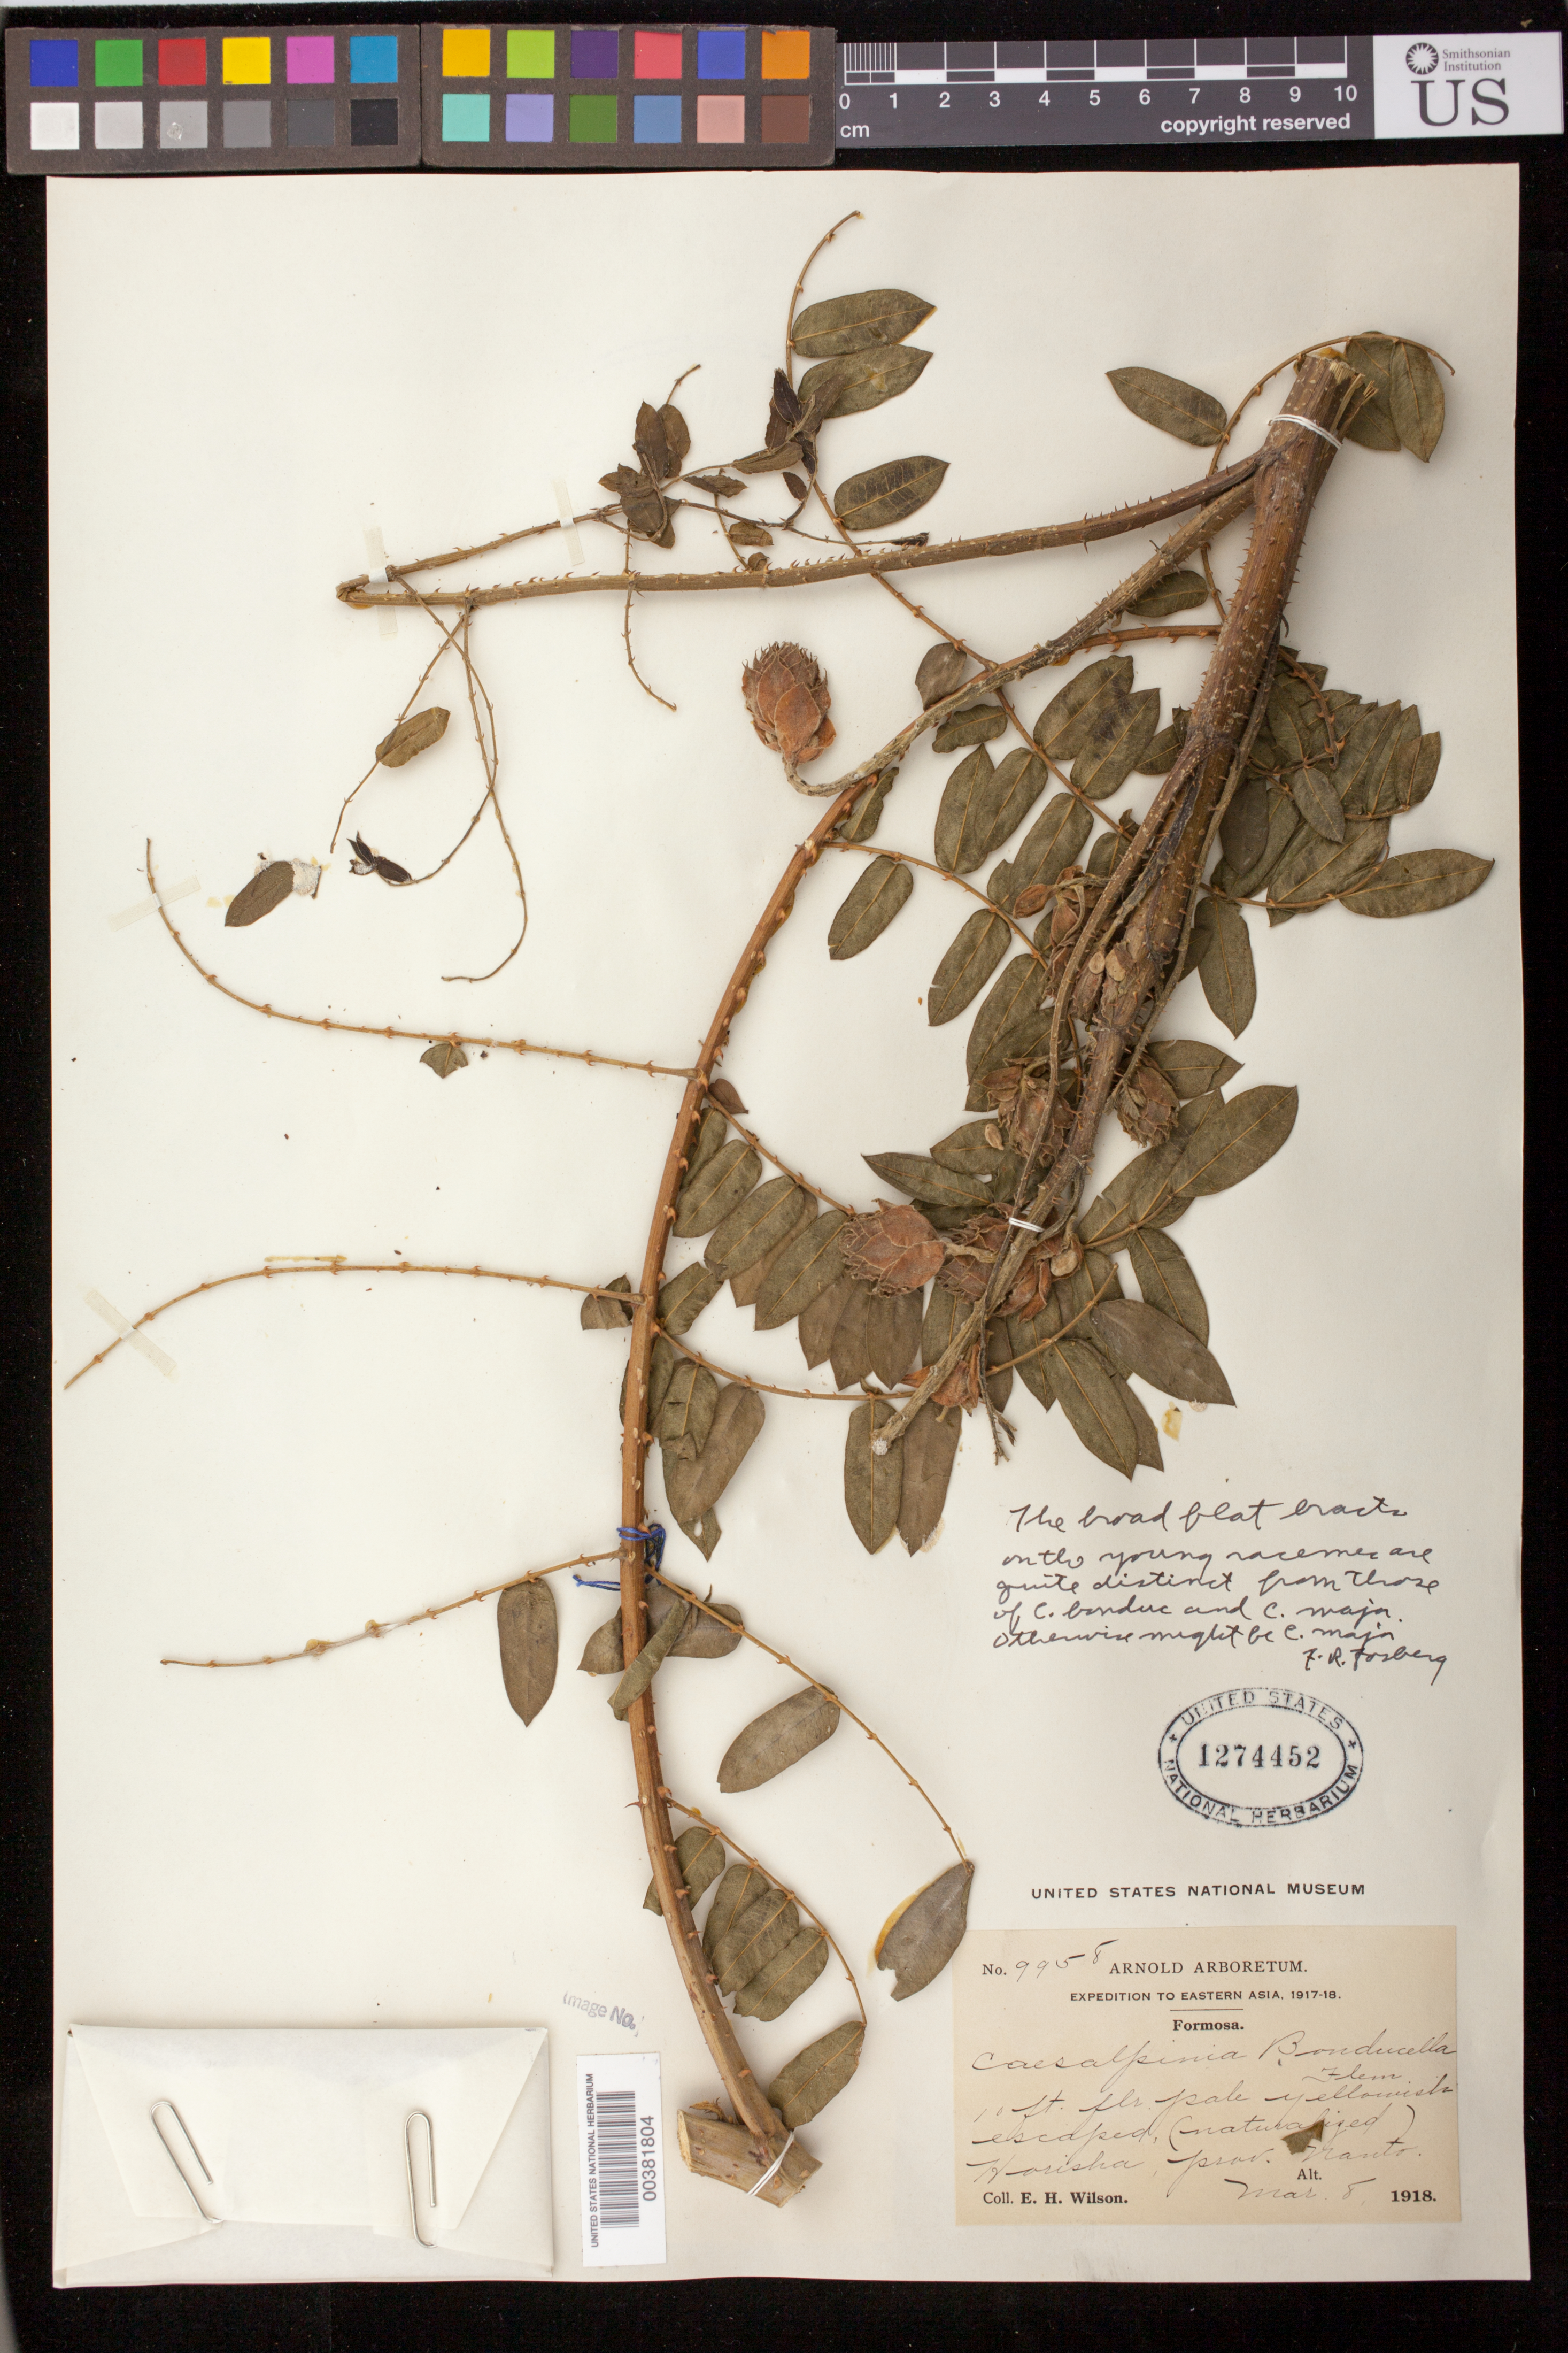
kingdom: Plantae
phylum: Tracheophyta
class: Magnoliopsida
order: Fabales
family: Fabaceae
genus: Caesalpinia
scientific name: Caesalpinia sp.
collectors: E. H. Wilson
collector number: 9958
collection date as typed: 08 Mar 1918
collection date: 1918-03-08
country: Taiwan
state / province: Nan Tou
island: Taiwan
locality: Horisha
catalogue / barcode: US 1274452